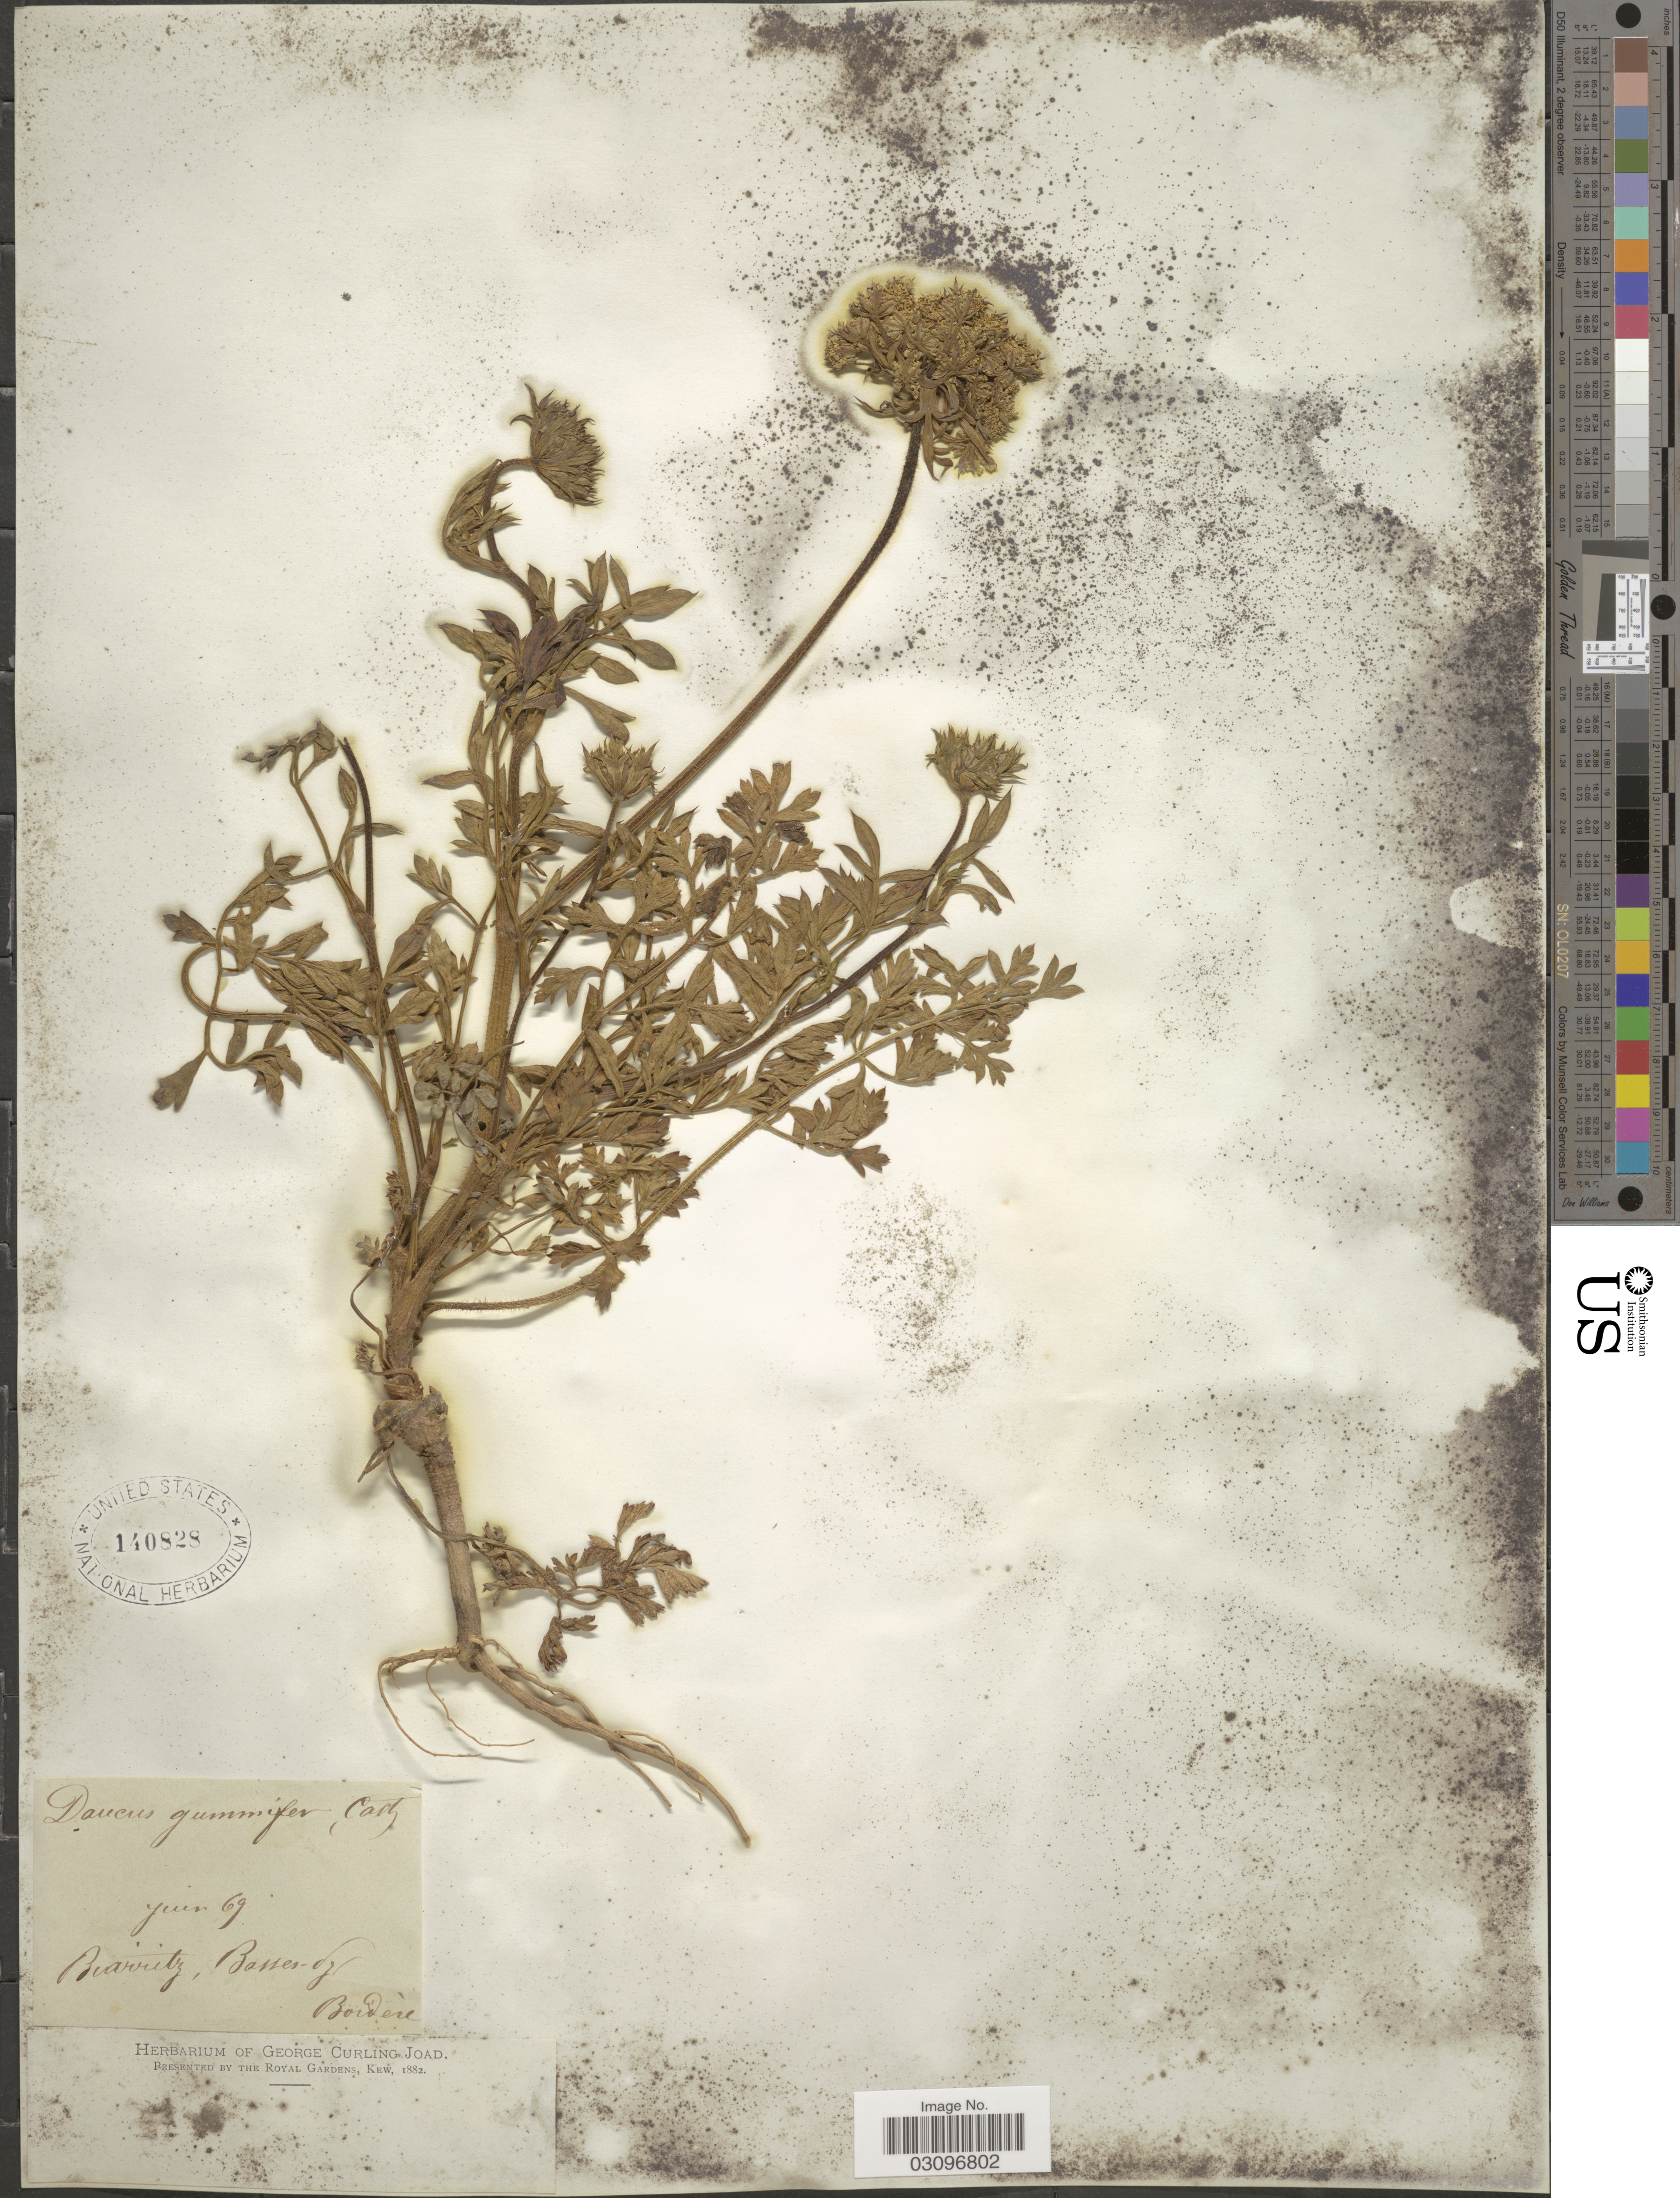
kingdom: Plantae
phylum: Tracheophyta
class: Magnoliopsida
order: Apiales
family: Apiaceae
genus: Daucus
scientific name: Daucus gummifer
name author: All.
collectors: -. Bordère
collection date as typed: Transcribed d/m/y: /6/69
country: France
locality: Biarritz, Basses-Pyr.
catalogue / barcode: US 140828